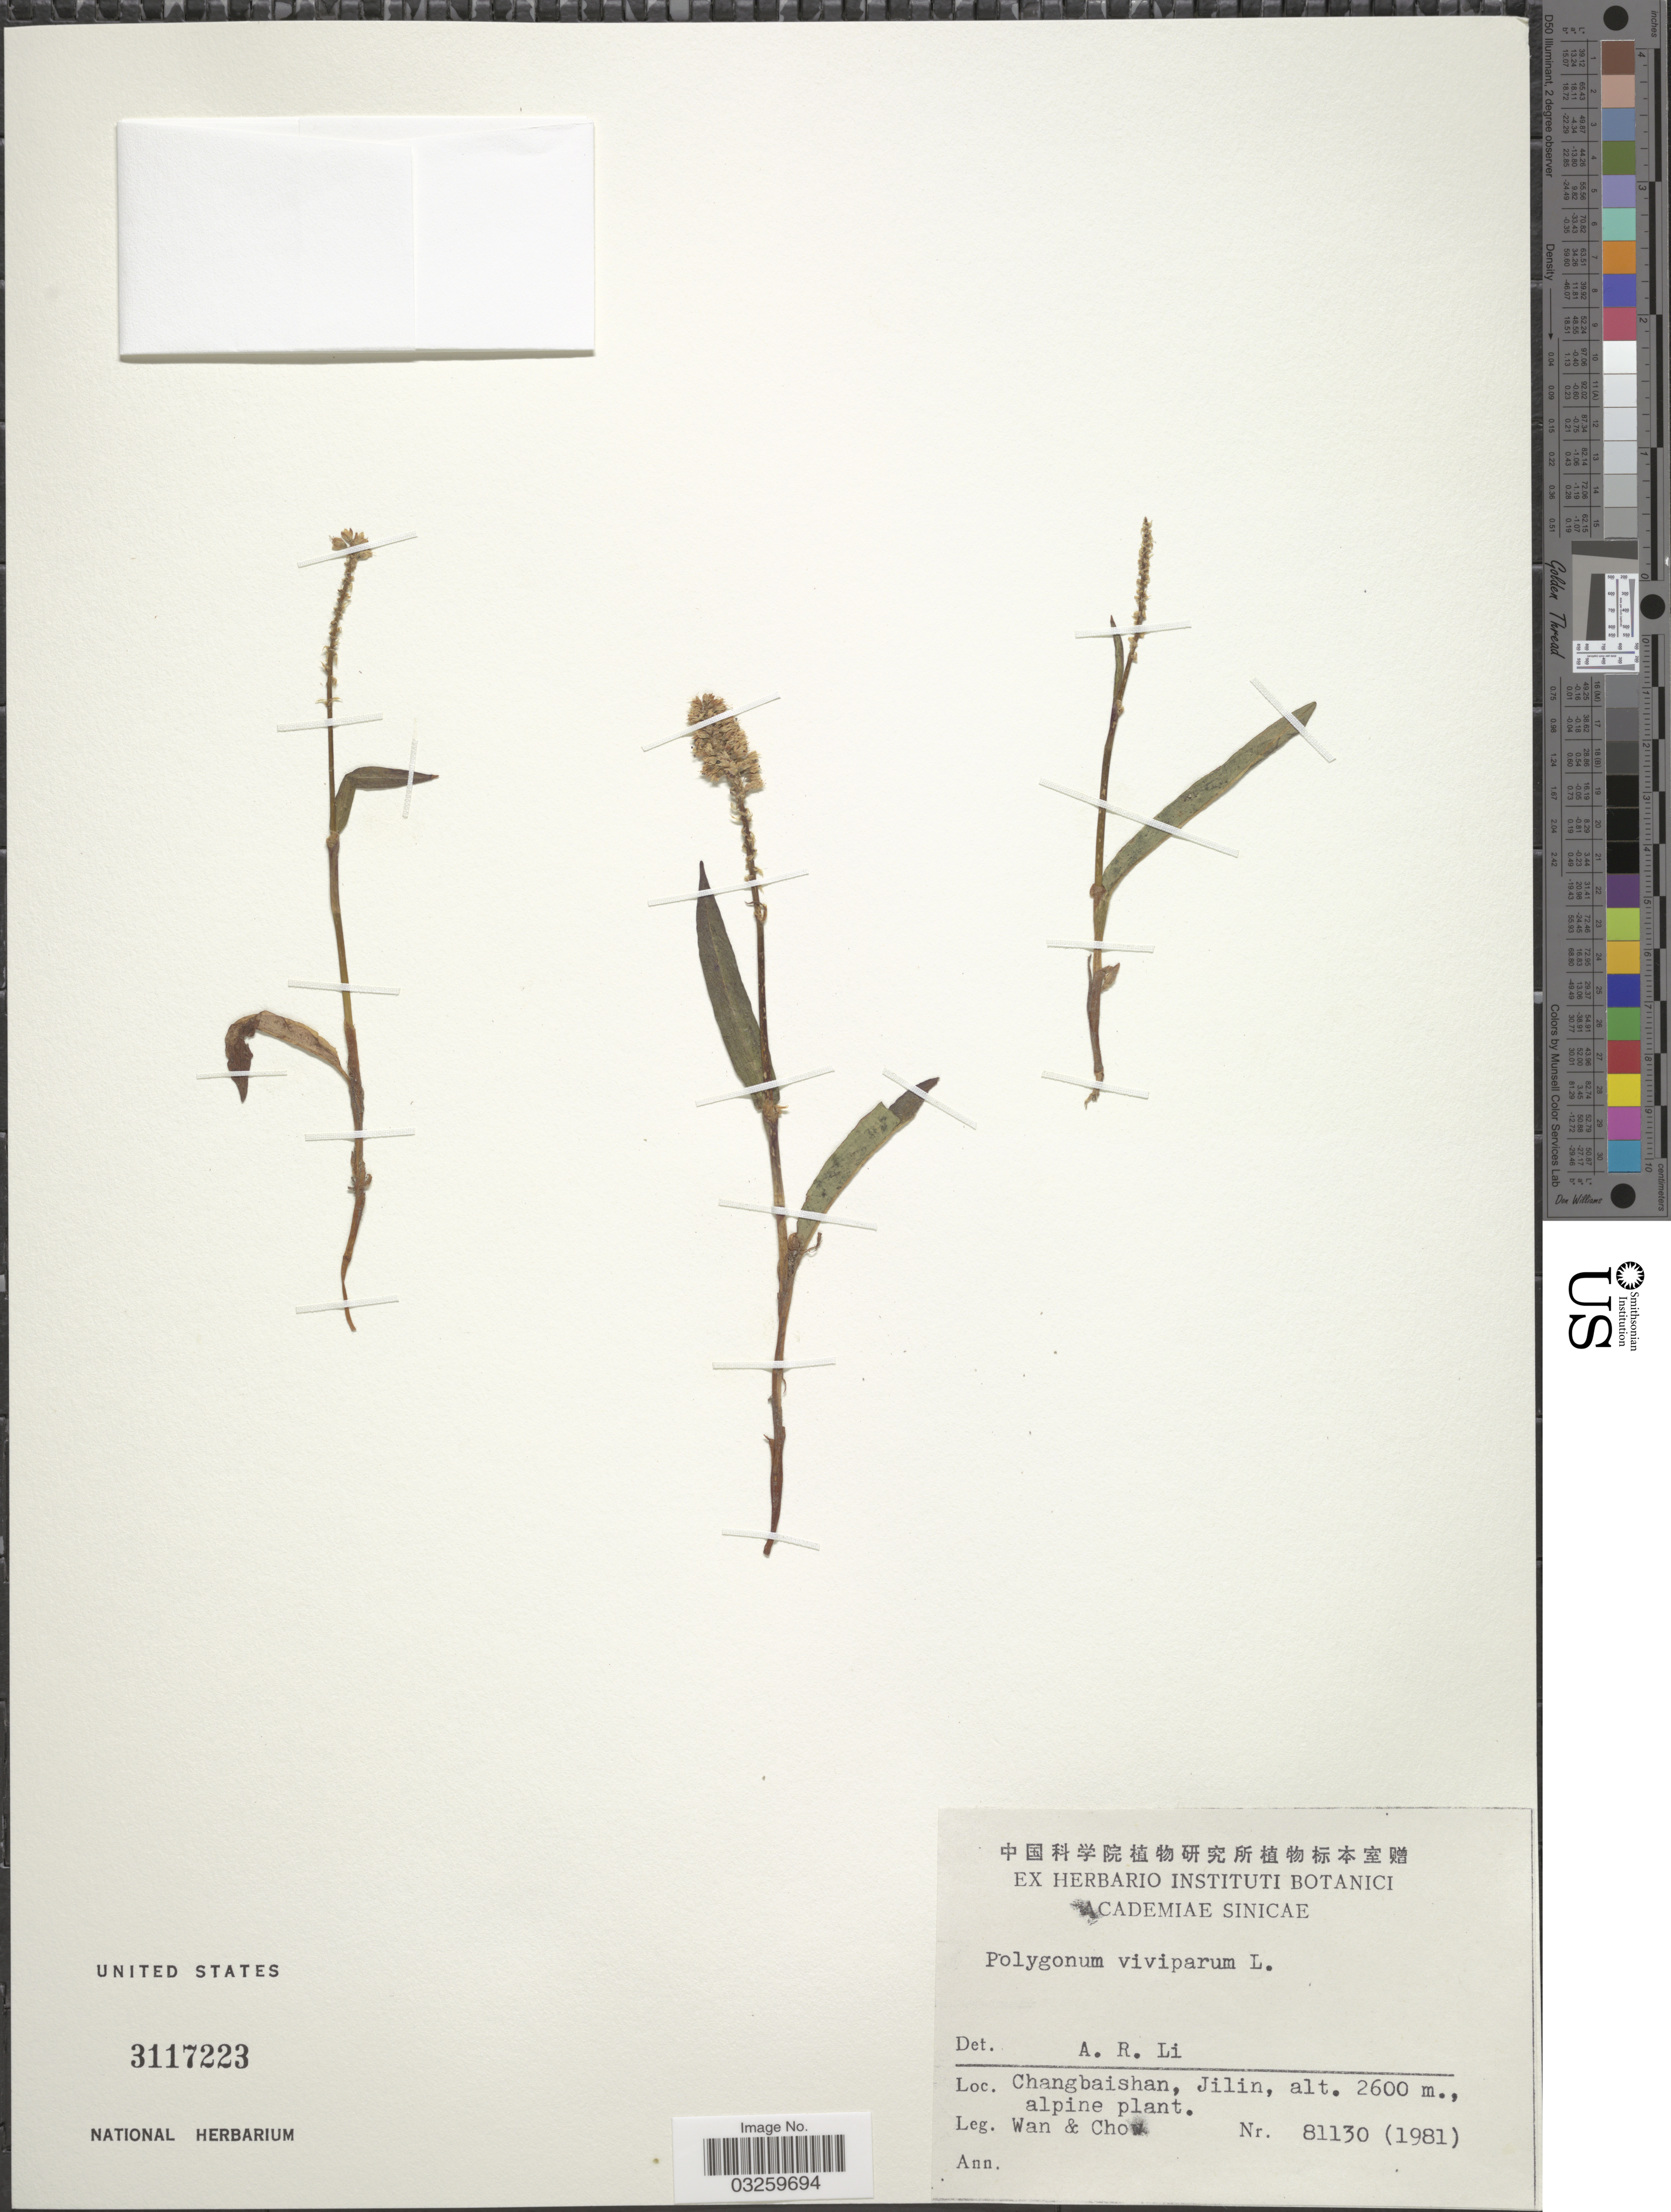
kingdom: Plantae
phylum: Tracheophyta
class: Magnoliopsida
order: Caryophyllales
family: Polygonaceae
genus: Bistorta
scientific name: Bistorta vivipara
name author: (L.) Delarbre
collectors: -. Wan & Chow, --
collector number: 81130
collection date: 1981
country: China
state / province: Jilin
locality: Changbaishan, Jilin.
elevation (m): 2600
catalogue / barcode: US 3117223